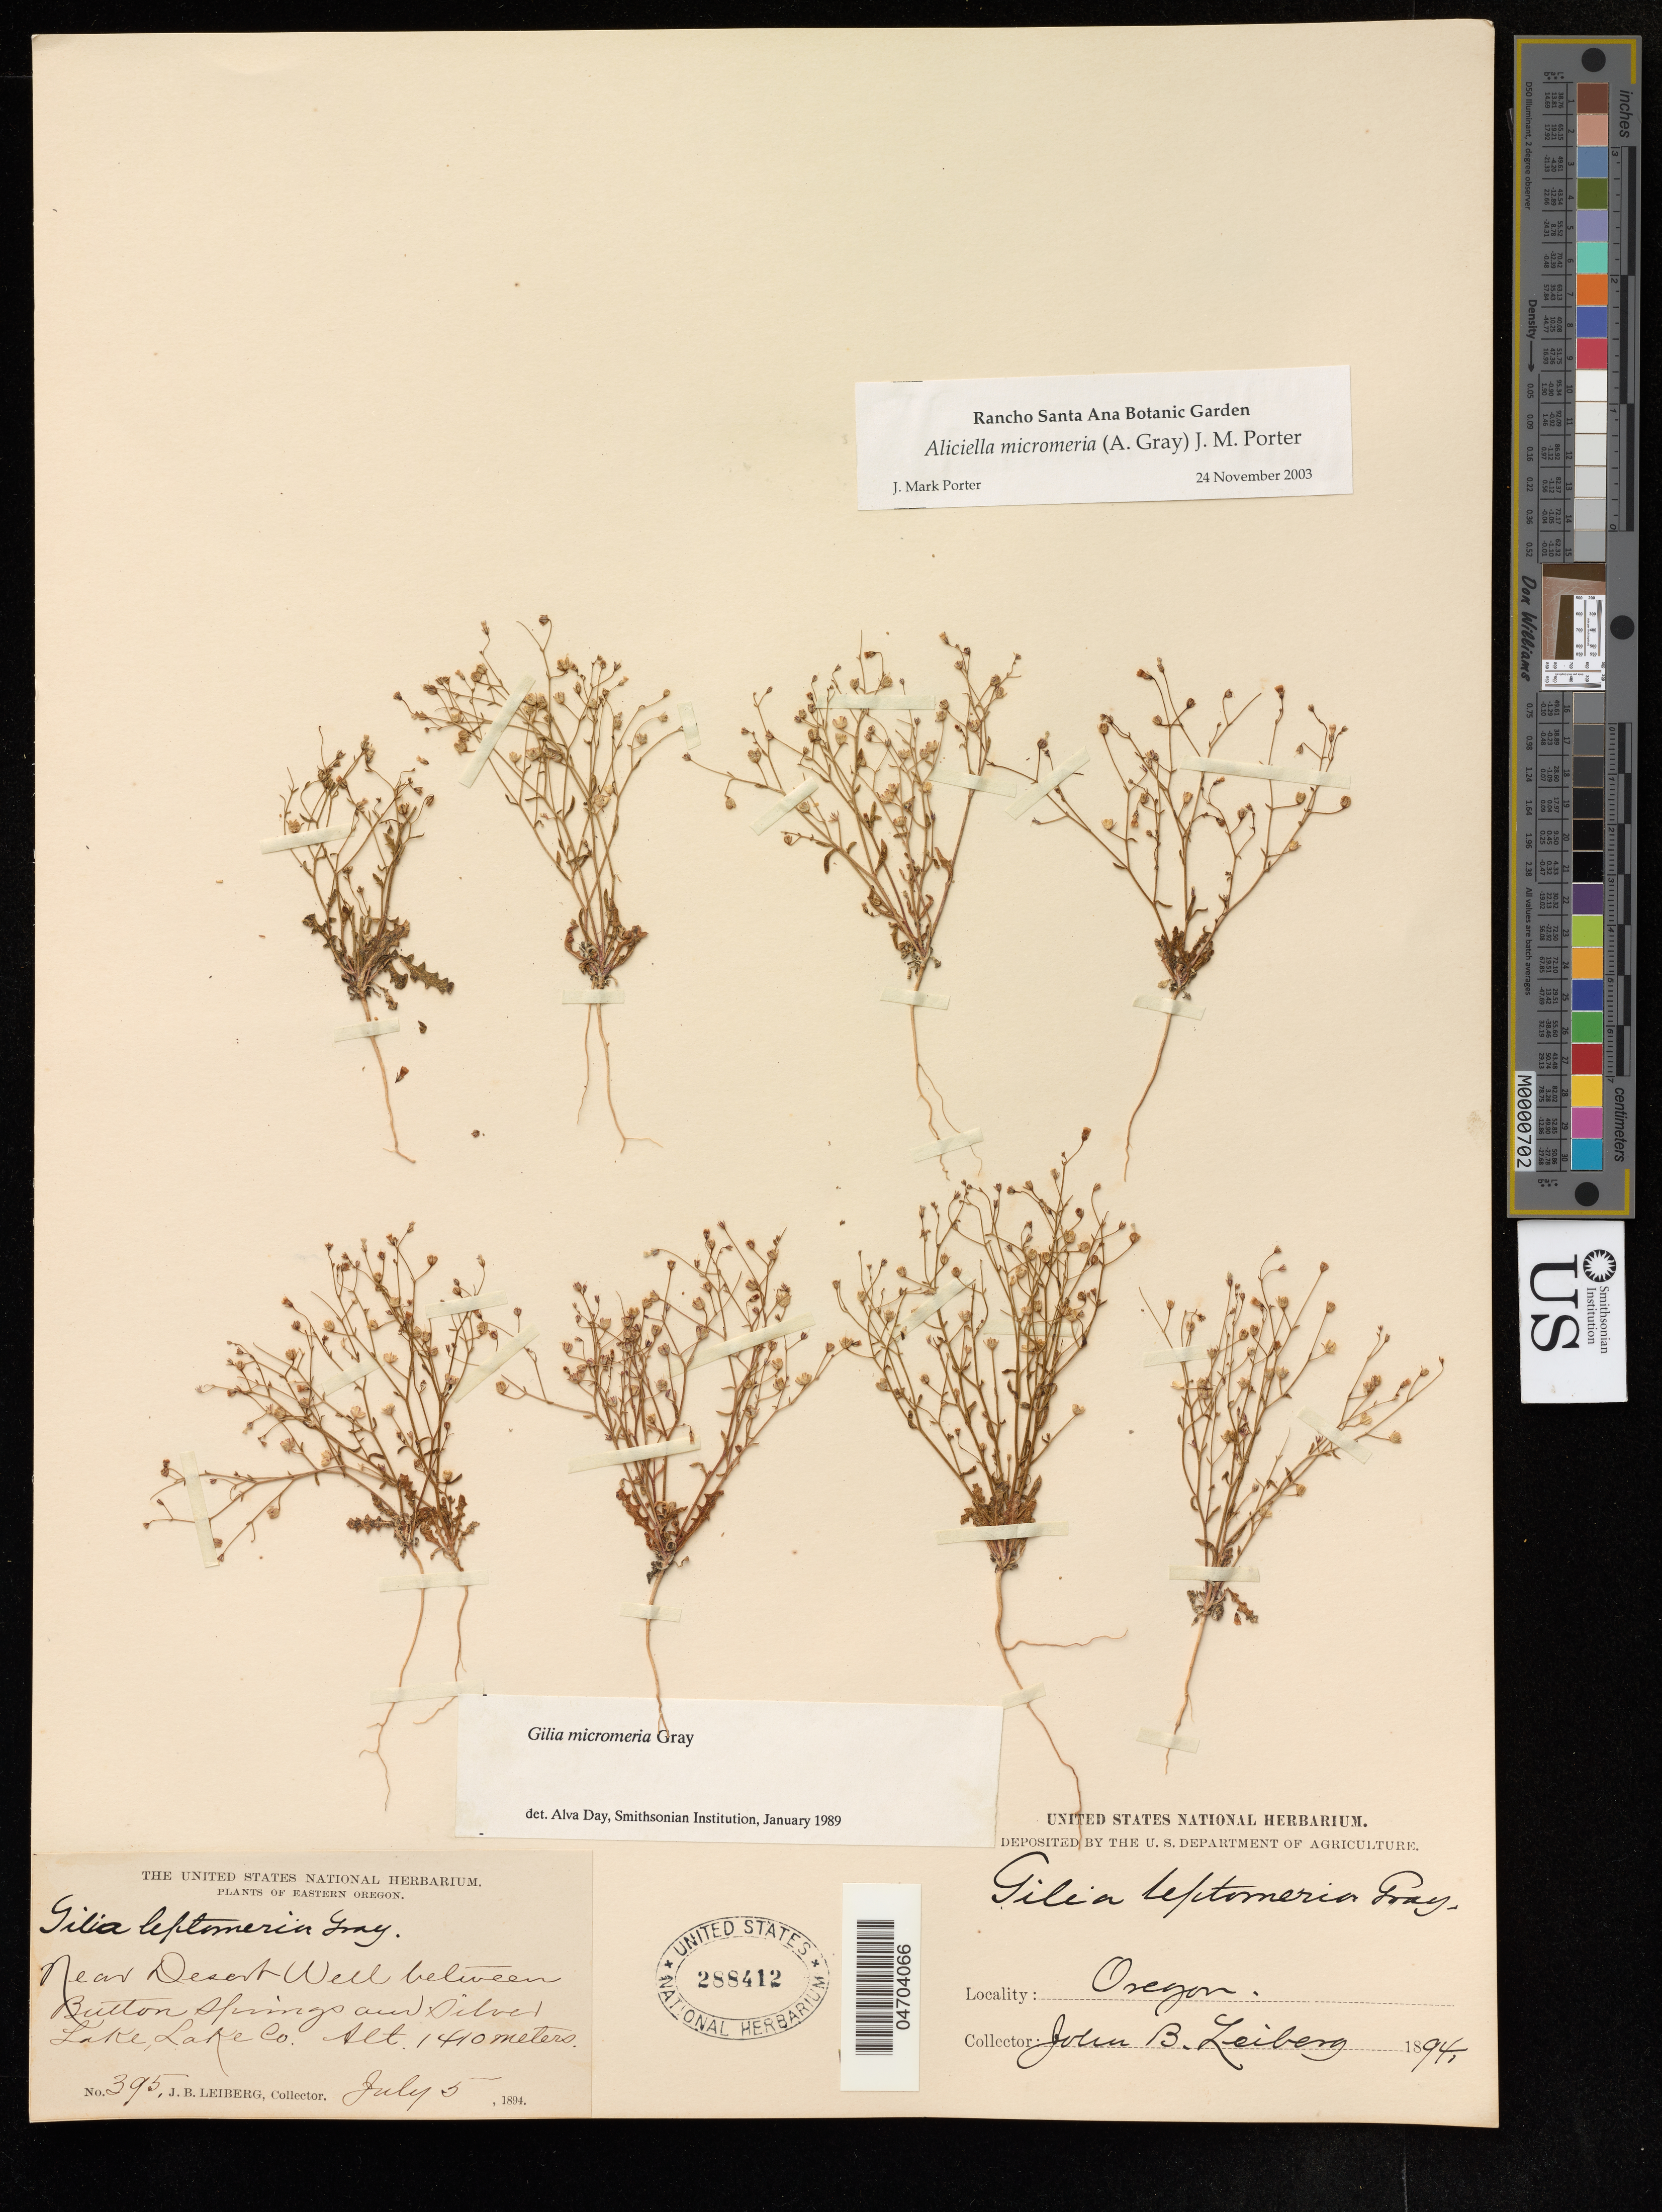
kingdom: Plantae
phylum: Tracheophyta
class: Magnoliopsida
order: Ericales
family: Polemoniaceae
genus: Aliciella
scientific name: Aliciella micromeria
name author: (A. Gray) J.M. Porter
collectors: J. Leiberg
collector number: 395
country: United States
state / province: Oregon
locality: Near Desert Well between Button Springs and Silver Lake,, Lake Co.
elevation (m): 1410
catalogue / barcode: US 288412